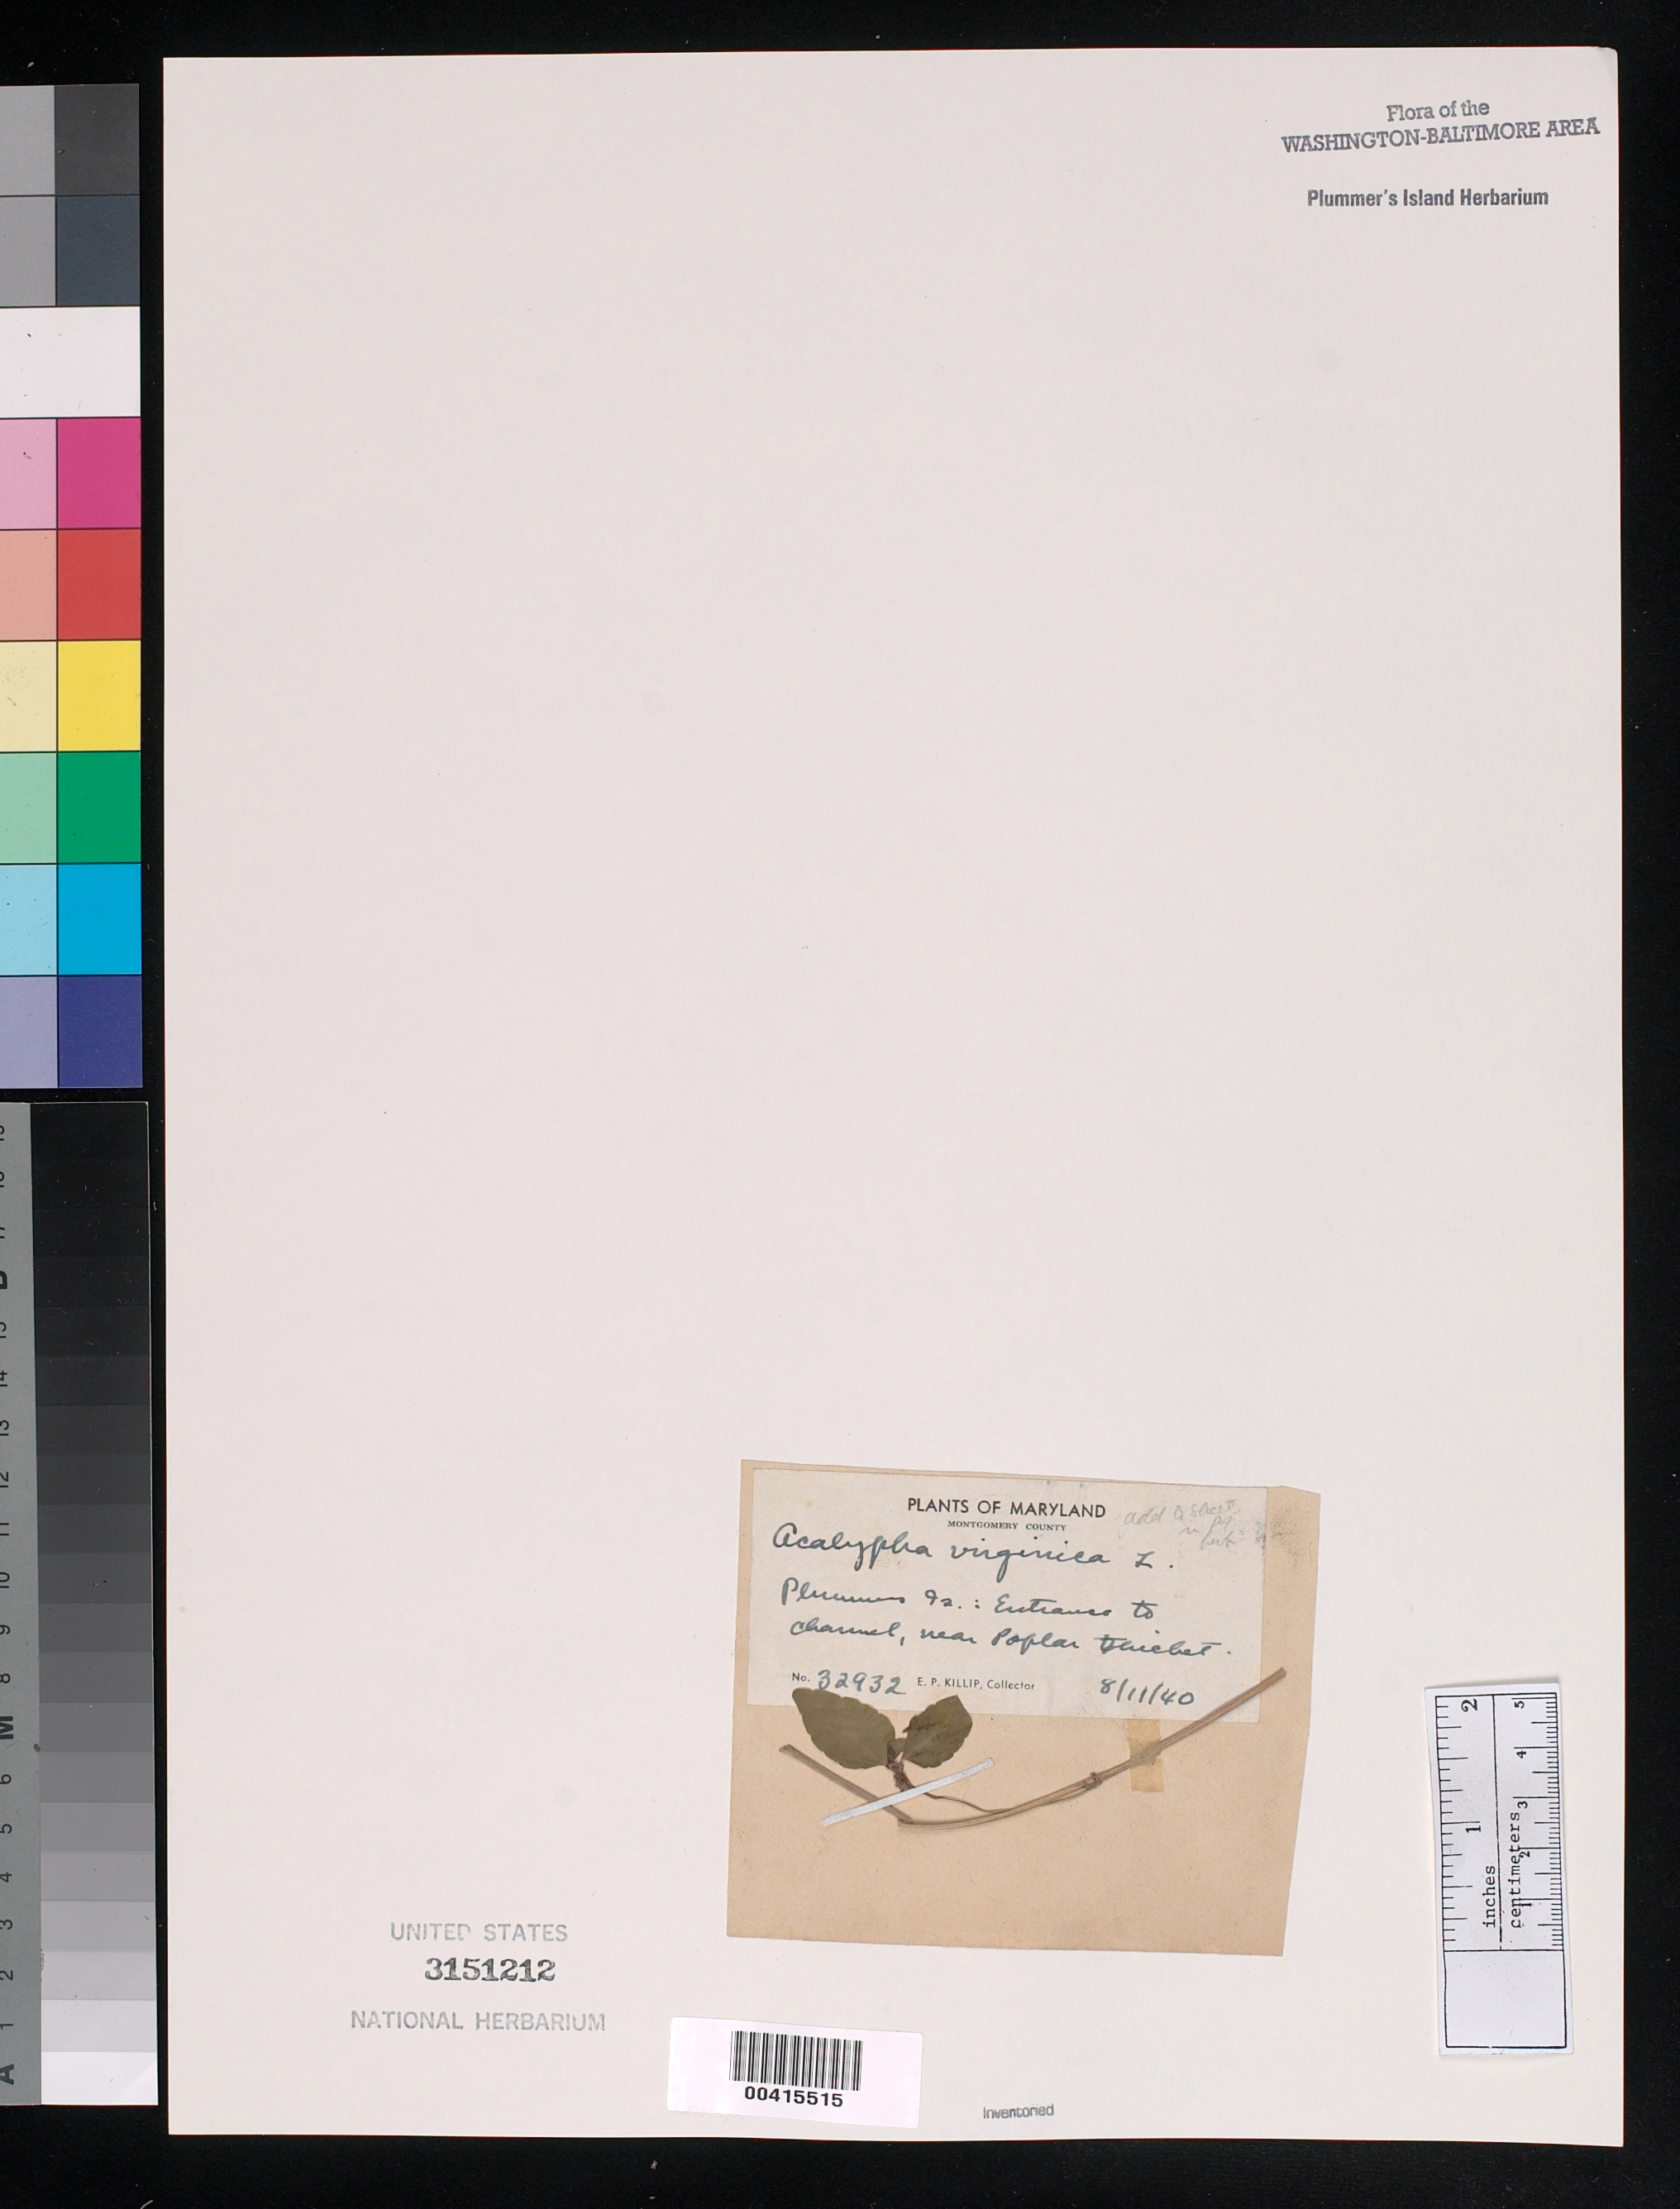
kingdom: Plantae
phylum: Tracheophyta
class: Magnoliopsida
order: Malpighiales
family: Euphorbiaceae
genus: Acalypha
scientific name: Acalypha virginica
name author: L.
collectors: E. P. Killip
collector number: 32932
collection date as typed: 11 Aug 1940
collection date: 1940-08-11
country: United States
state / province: Maryland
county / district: Montgomery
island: Plummers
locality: Plummer's Island; entrance to Channel, near Poplar Thicket C. & O. Canal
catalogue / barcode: US 3151212